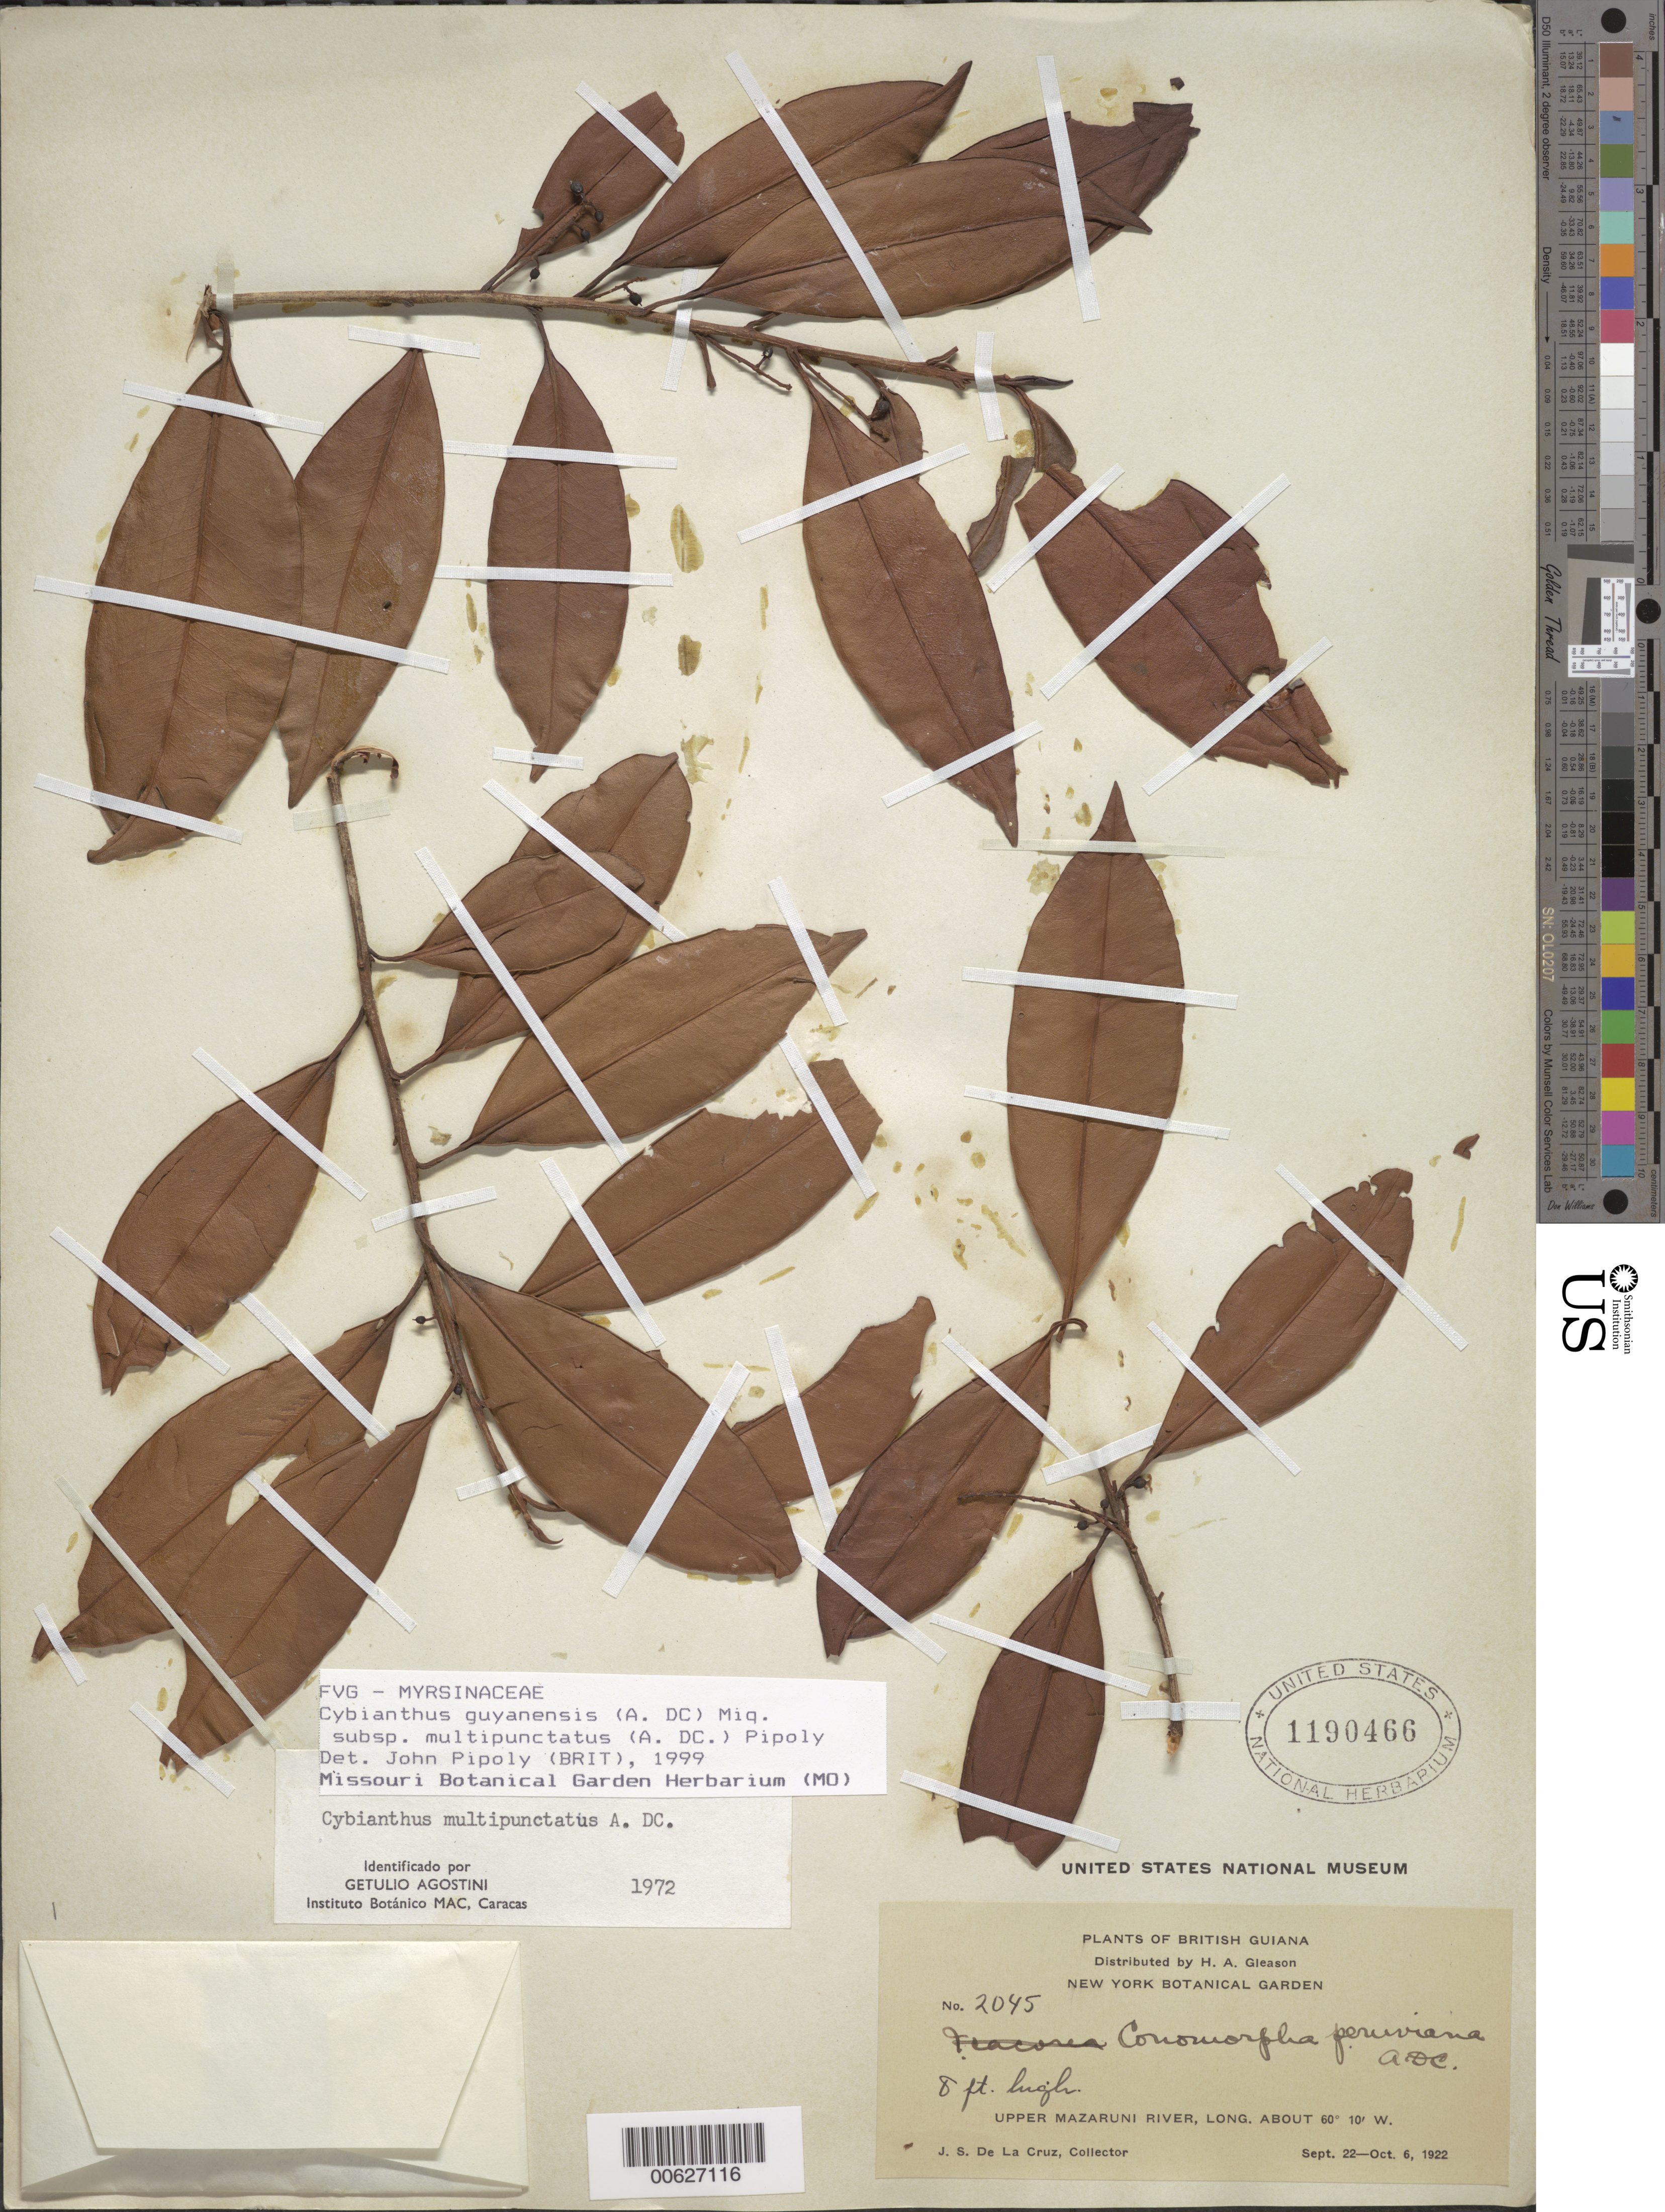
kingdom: Plantae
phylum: Tracheophyta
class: Magnoliopsida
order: Ericales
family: Primulaceae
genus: Cybianthus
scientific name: Cybianthus guyanensis subsp. multipunctatus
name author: (A. DC.) Pipoly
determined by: Pipoly, J. J., III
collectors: J. S. de la Cruz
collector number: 2045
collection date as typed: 22-Sep-22 to 6-Oct-22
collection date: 1922-09-22/1922-10-06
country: Guyana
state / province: Cuyuni-Mazaruni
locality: Upper Mazaruni R.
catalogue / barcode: US 1190466